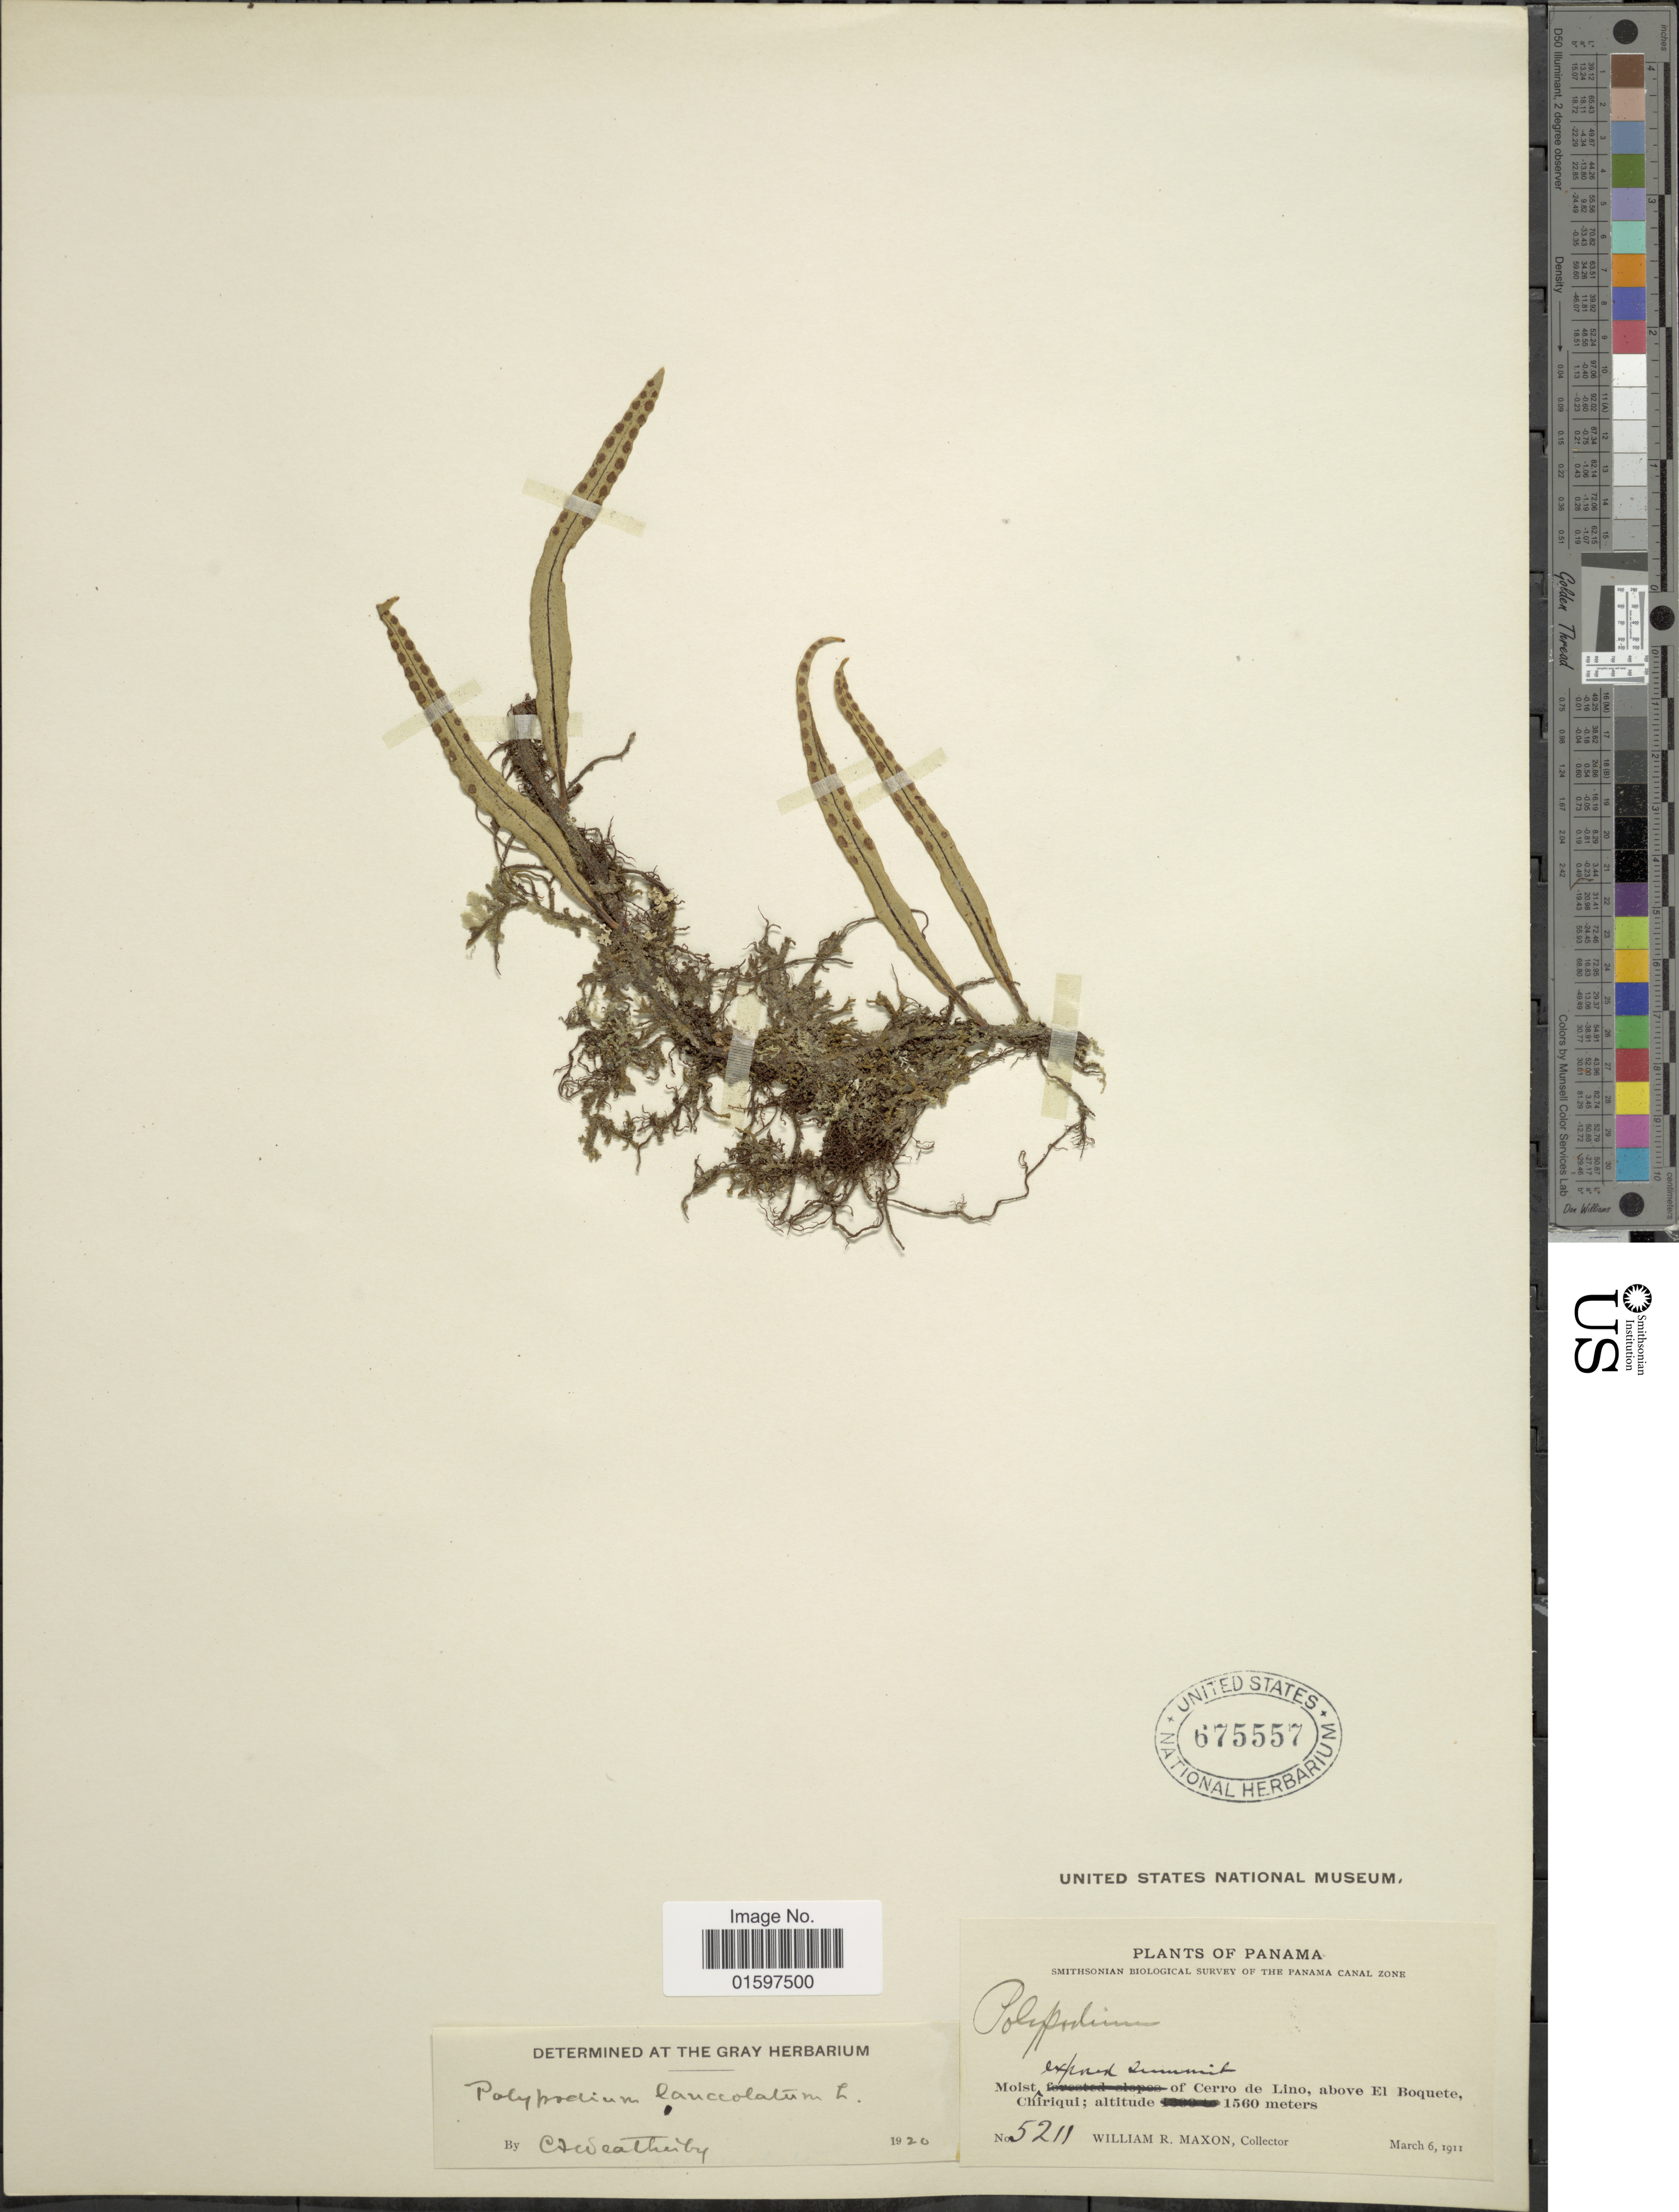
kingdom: Plantae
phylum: Tracheophyta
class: Polypodiopsida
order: Polypodiales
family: Polypodiaceae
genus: Pleopeltis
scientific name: Pleopeltis lanceolata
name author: Kaulf.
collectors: W. R. Maxon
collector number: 5211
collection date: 1911-03-06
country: Panama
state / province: Chiriqui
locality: Moist exposed summit of Cerro de Lino, above El Boquete.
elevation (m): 1560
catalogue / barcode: US 675557